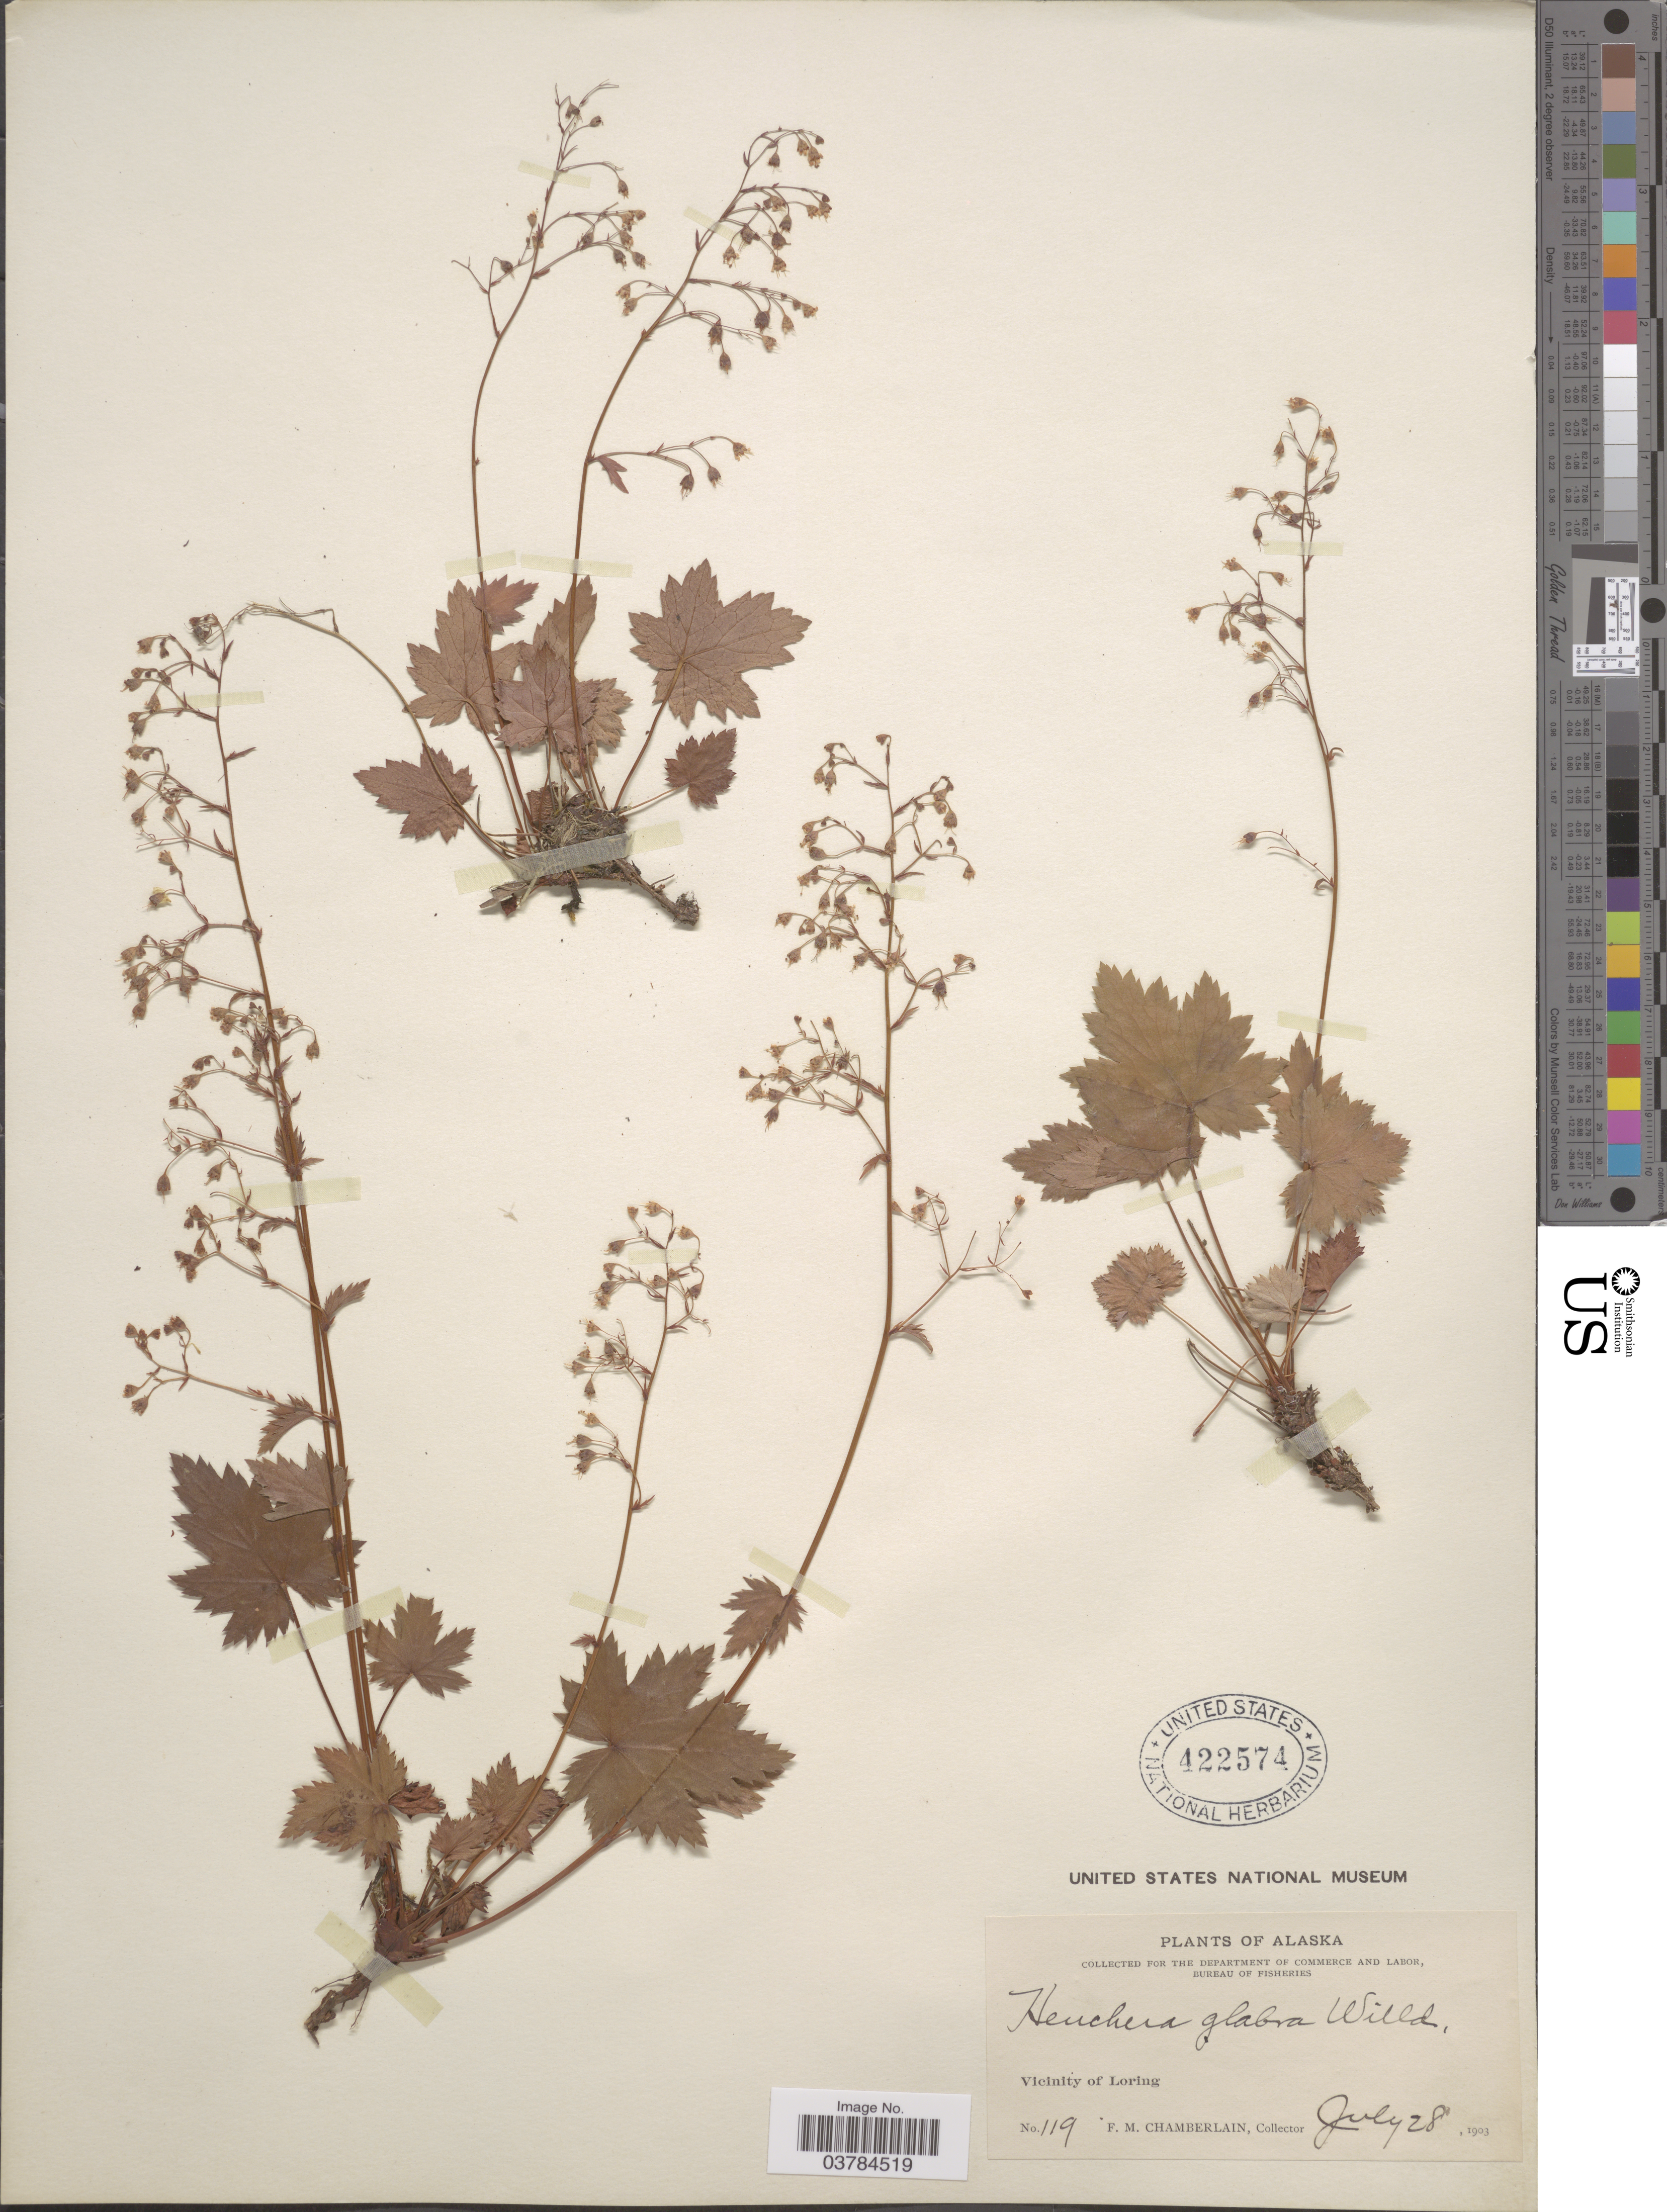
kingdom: Plantae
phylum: Tracheophyta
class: Magnoliopsida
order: Saxifragales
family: Saxifragaceae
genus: Heuchera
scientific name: Heuchera glabra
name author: Willd. ex Roem. & Schult.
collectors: F. Chamberlain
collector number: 119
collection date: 1903-07-28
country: United States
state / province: Alaska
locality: Vicinity of Loring.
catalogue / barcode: US 422574